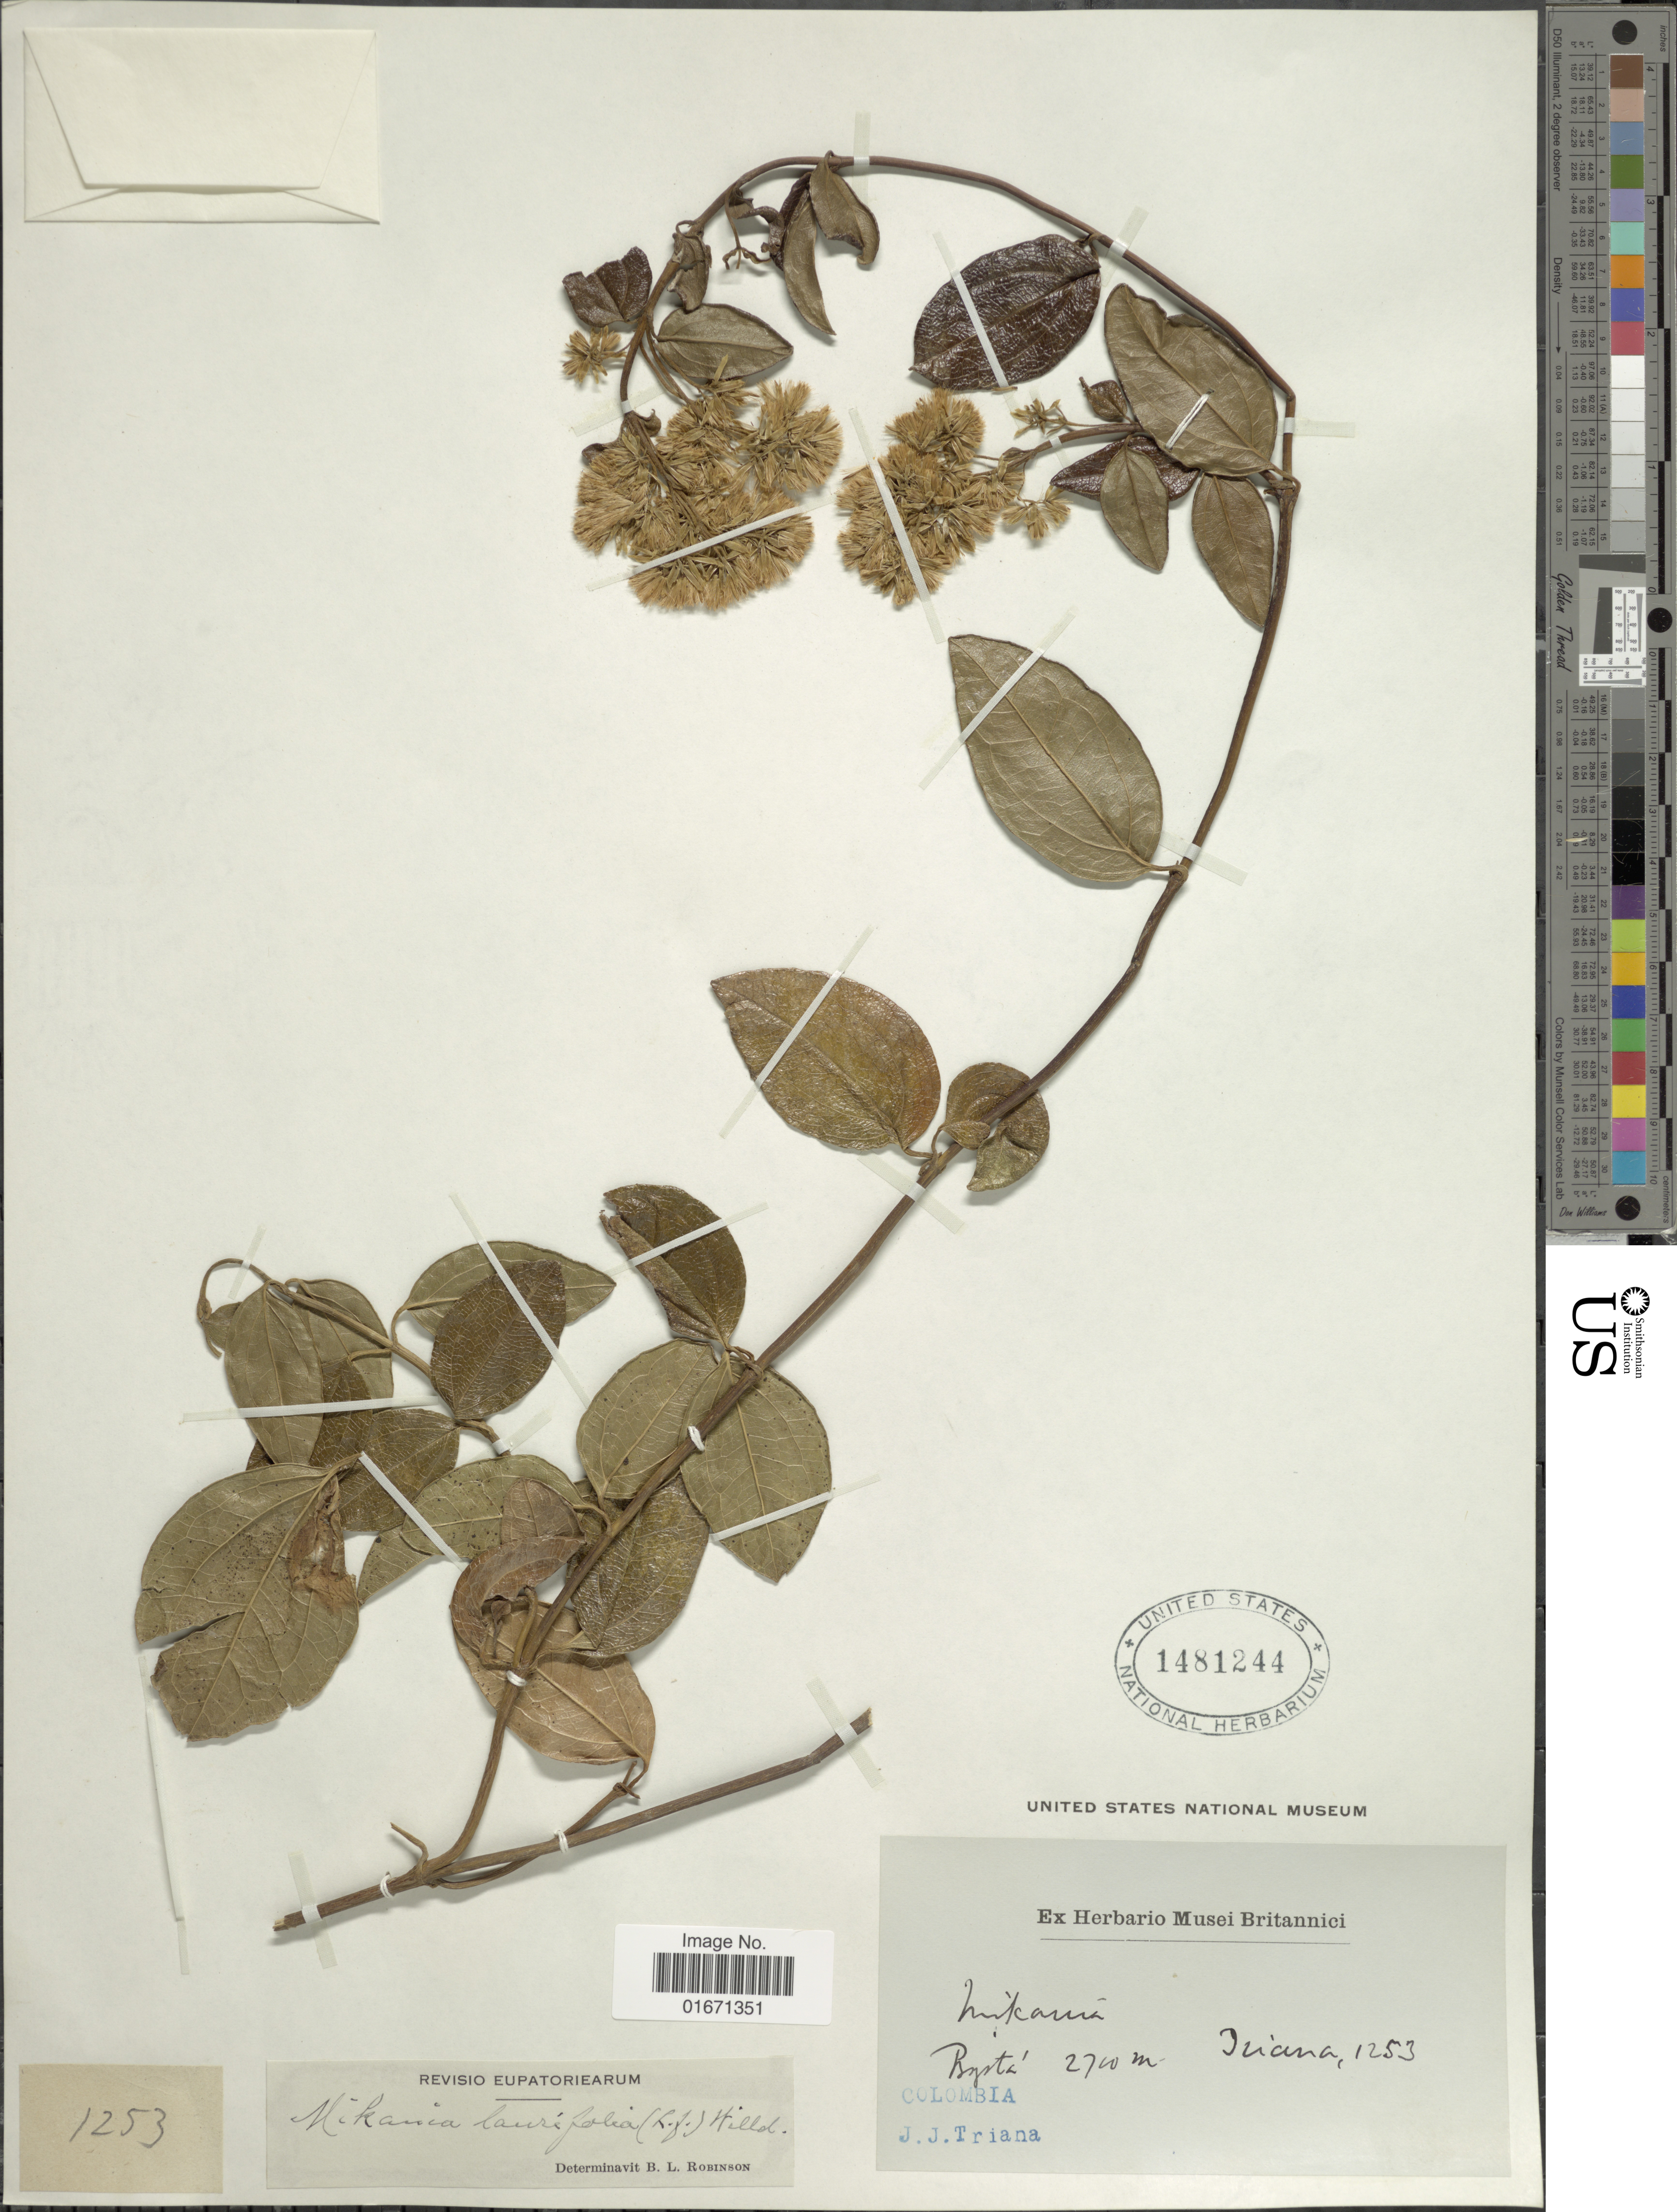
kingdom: Plantae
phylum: Tracheophyta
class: Magnoliopsida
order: Asterales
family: Asteraceae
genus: Mikania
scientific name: Mikania laurifolia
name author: (L. f.) Willd.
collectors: J. J. Triana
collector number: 1253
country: Colombia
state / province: Bogota D.C.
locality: Bogota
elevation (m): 2700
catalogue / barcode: US 1481244